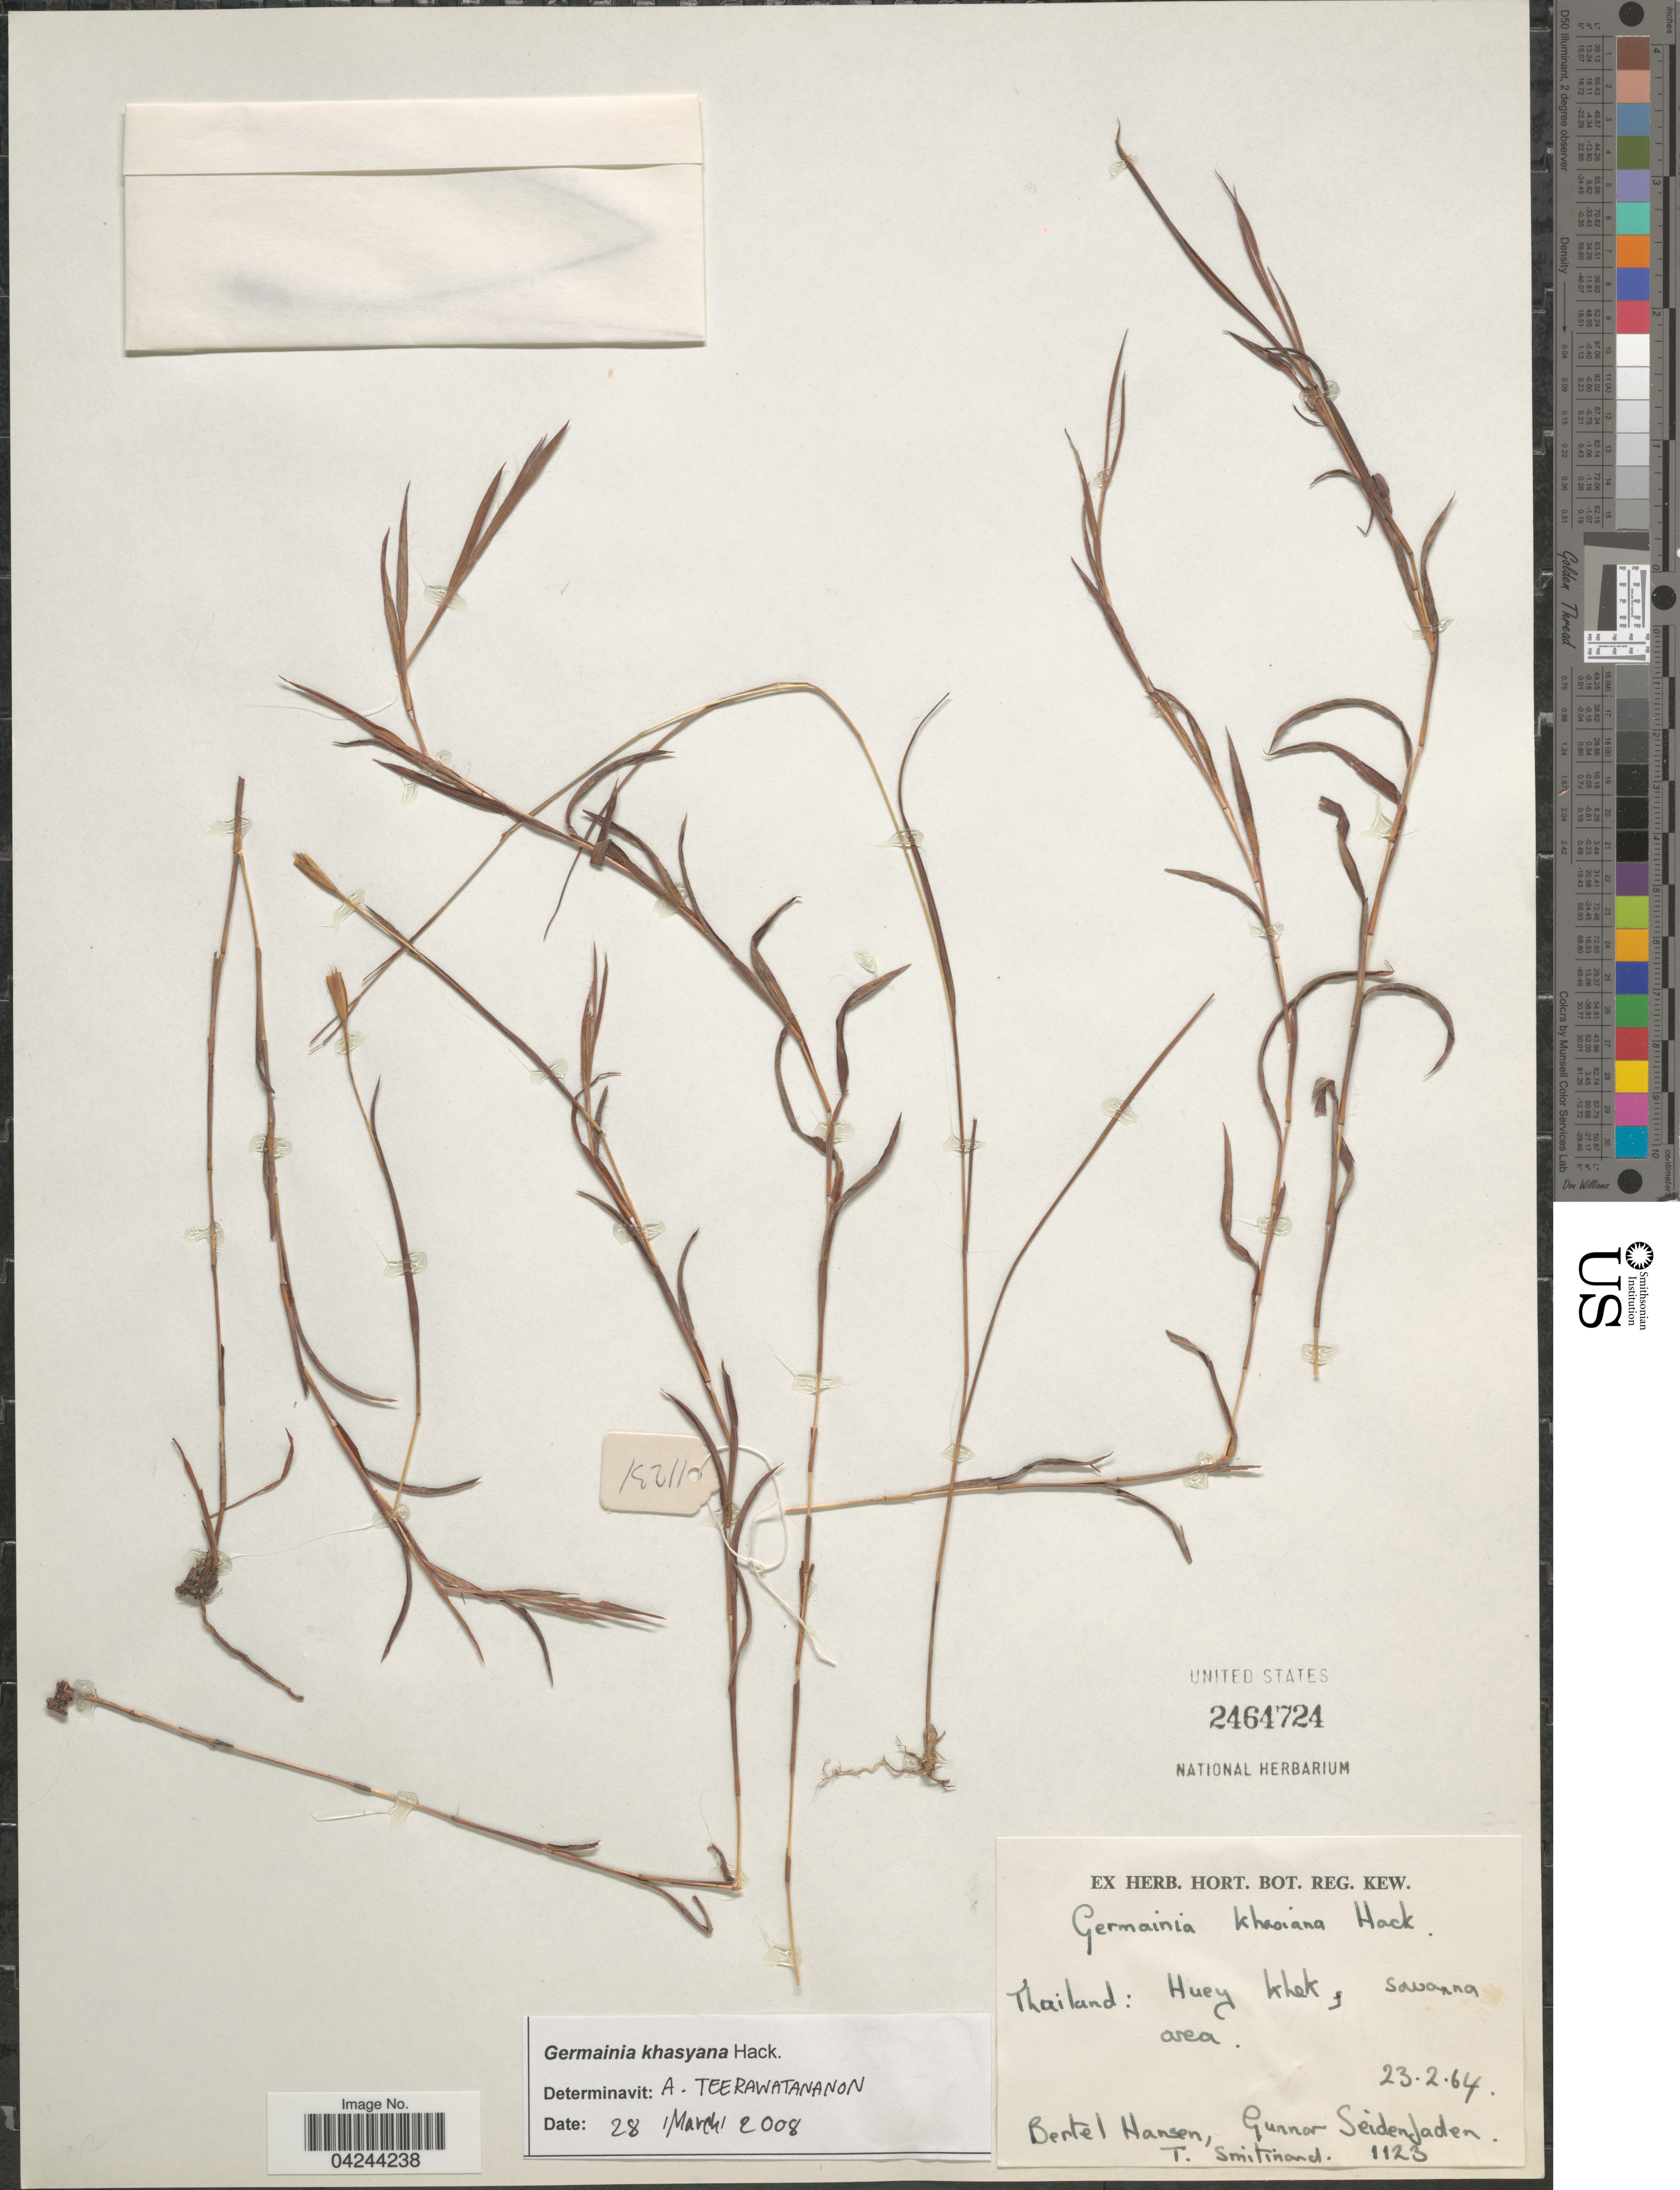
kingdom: Plantae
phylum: Tracheophyta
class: Liliopsida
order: Poales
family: Poaceae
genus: Germainia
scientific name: Germainia khasyana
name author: Hack.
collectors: B. Hansen, G. Seidenfaden & T. Smitinand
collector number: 1123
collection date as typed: Transcribed d/m/y: 23/2/64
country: Thailand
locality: Huey Khek.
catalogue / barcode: US 2464724